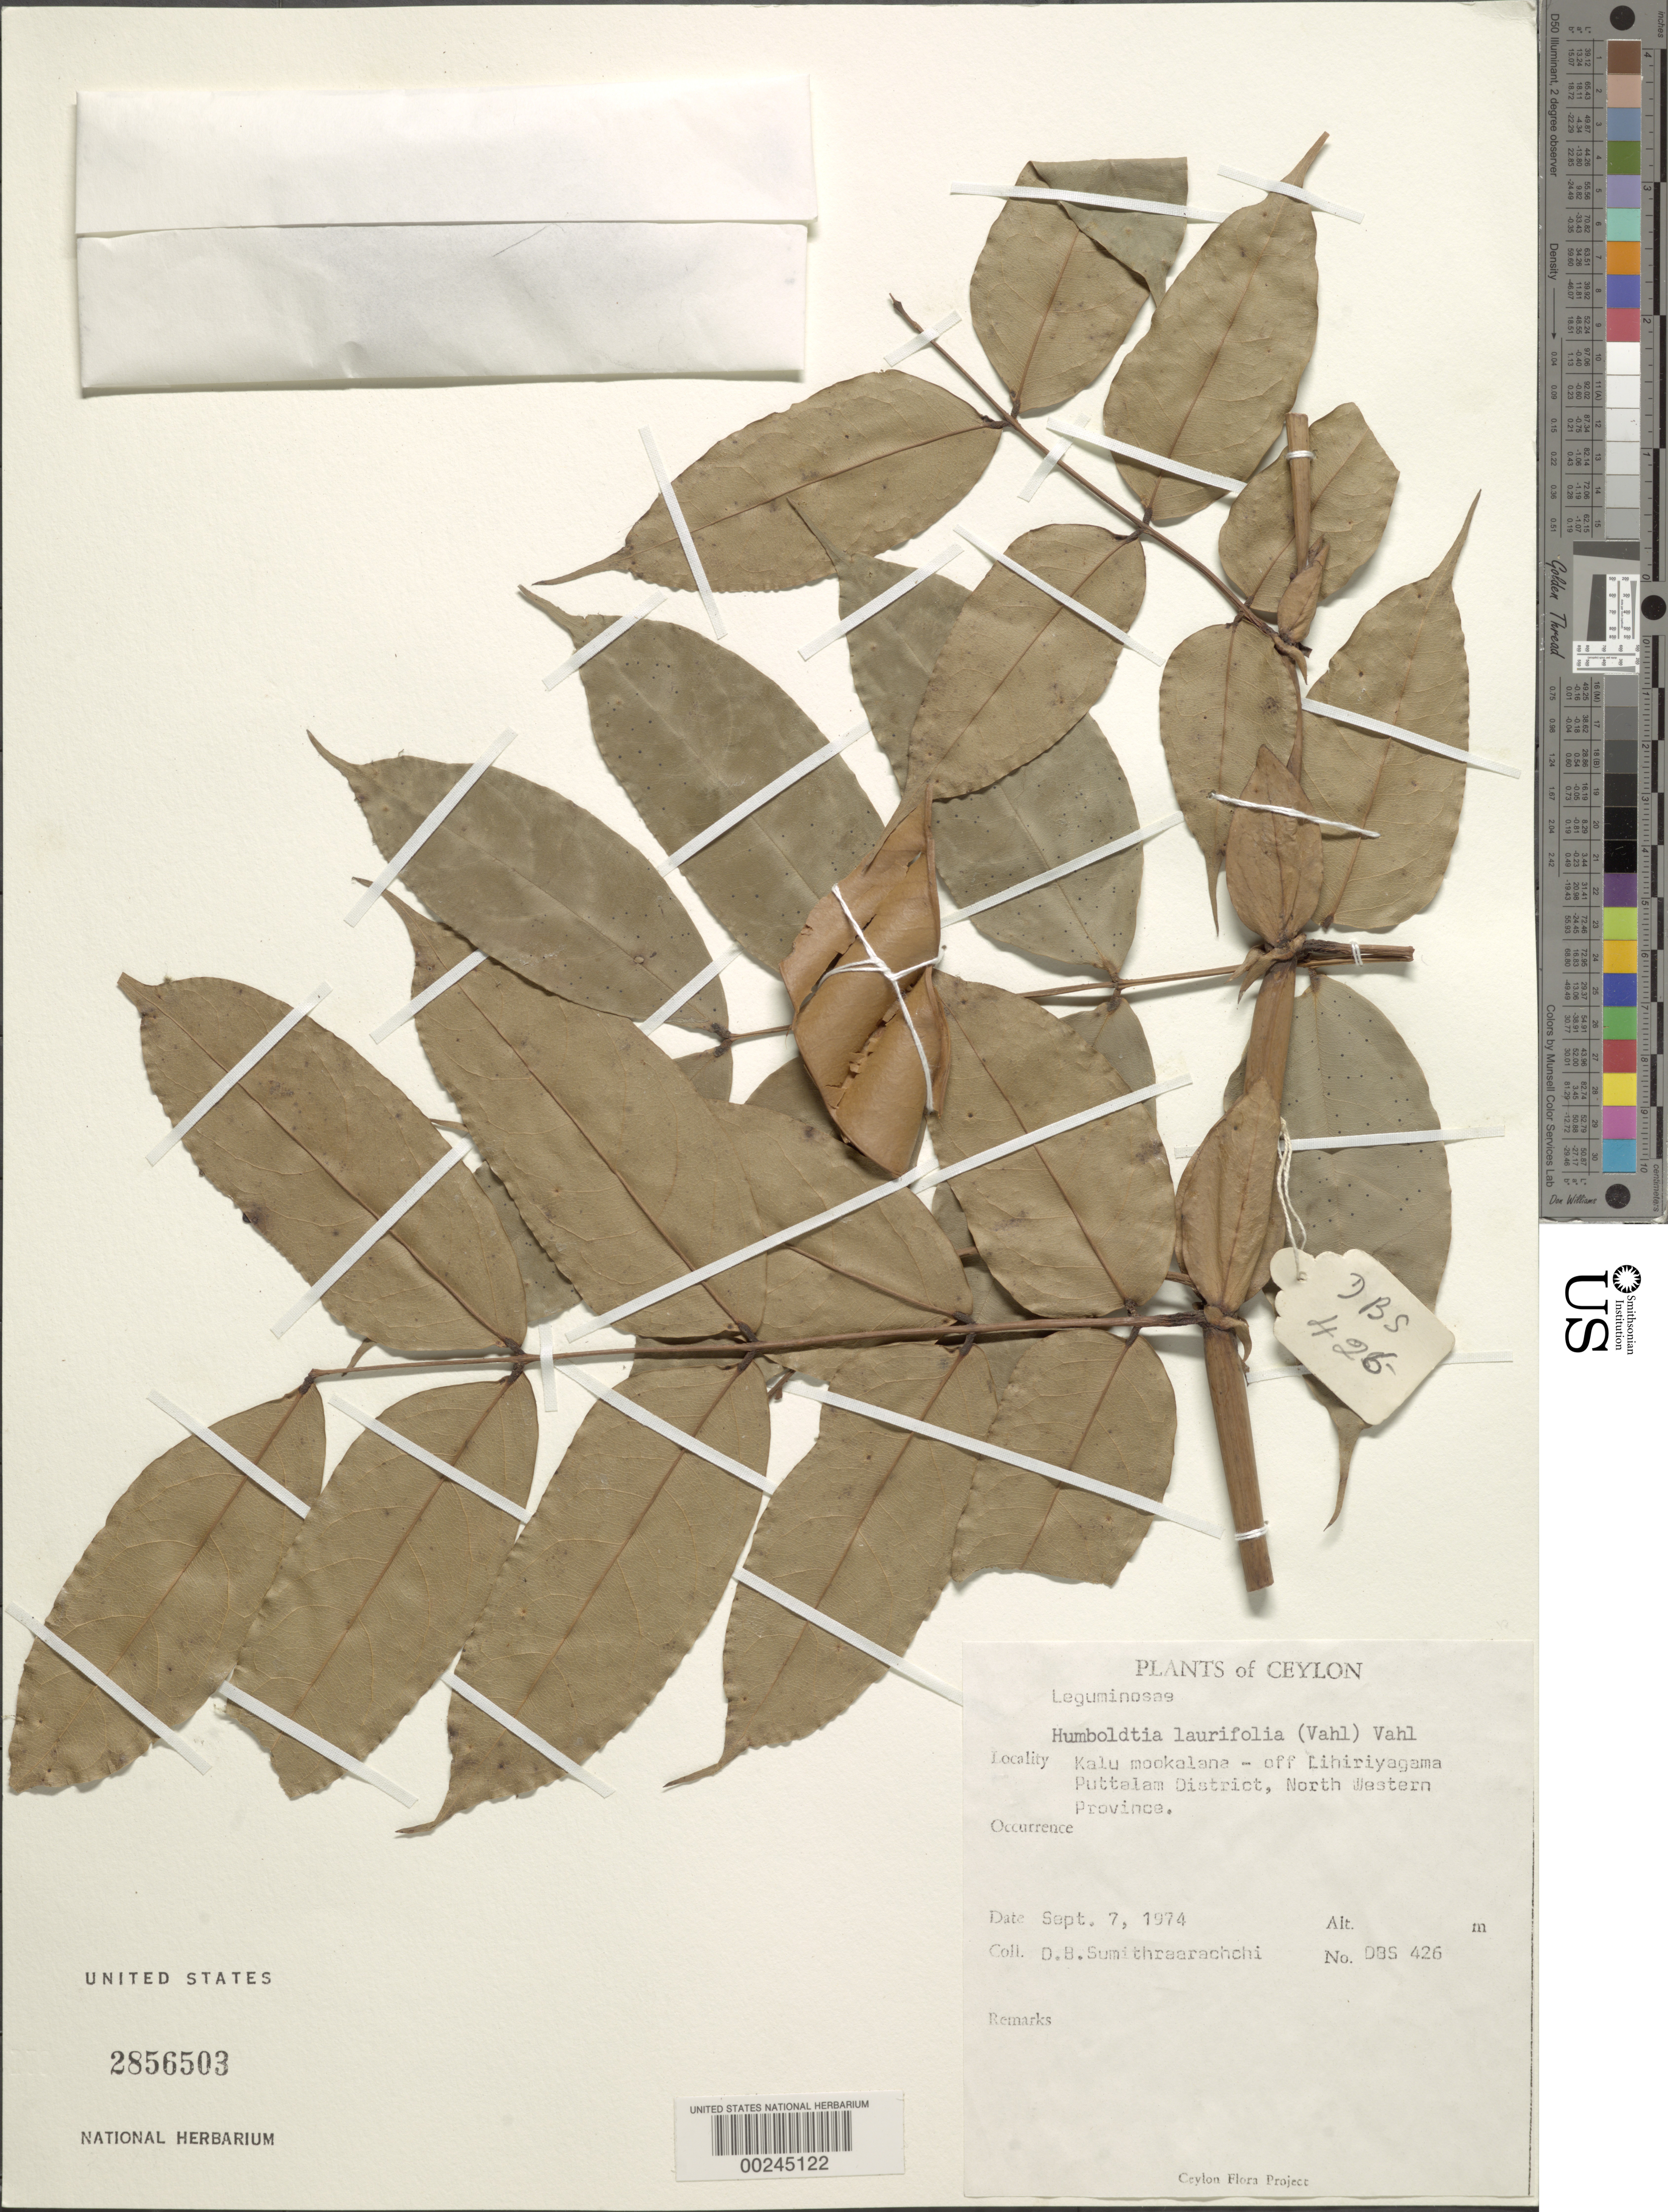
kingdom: Plantae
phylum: Tracheophyta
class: Magnoliopsida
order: Fabales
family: Fabaceae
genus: Humboldtia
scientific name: Humboldtia laurifolia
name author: Vahl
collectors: D. B. Sumithraarachchi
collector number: Dbs426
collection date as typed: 07 Sep 1974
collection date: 1974-09-07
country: Sri Lanka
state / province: North Western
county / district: Puttalam Dist.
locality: Kalu mockalana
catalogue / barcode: US 2856503